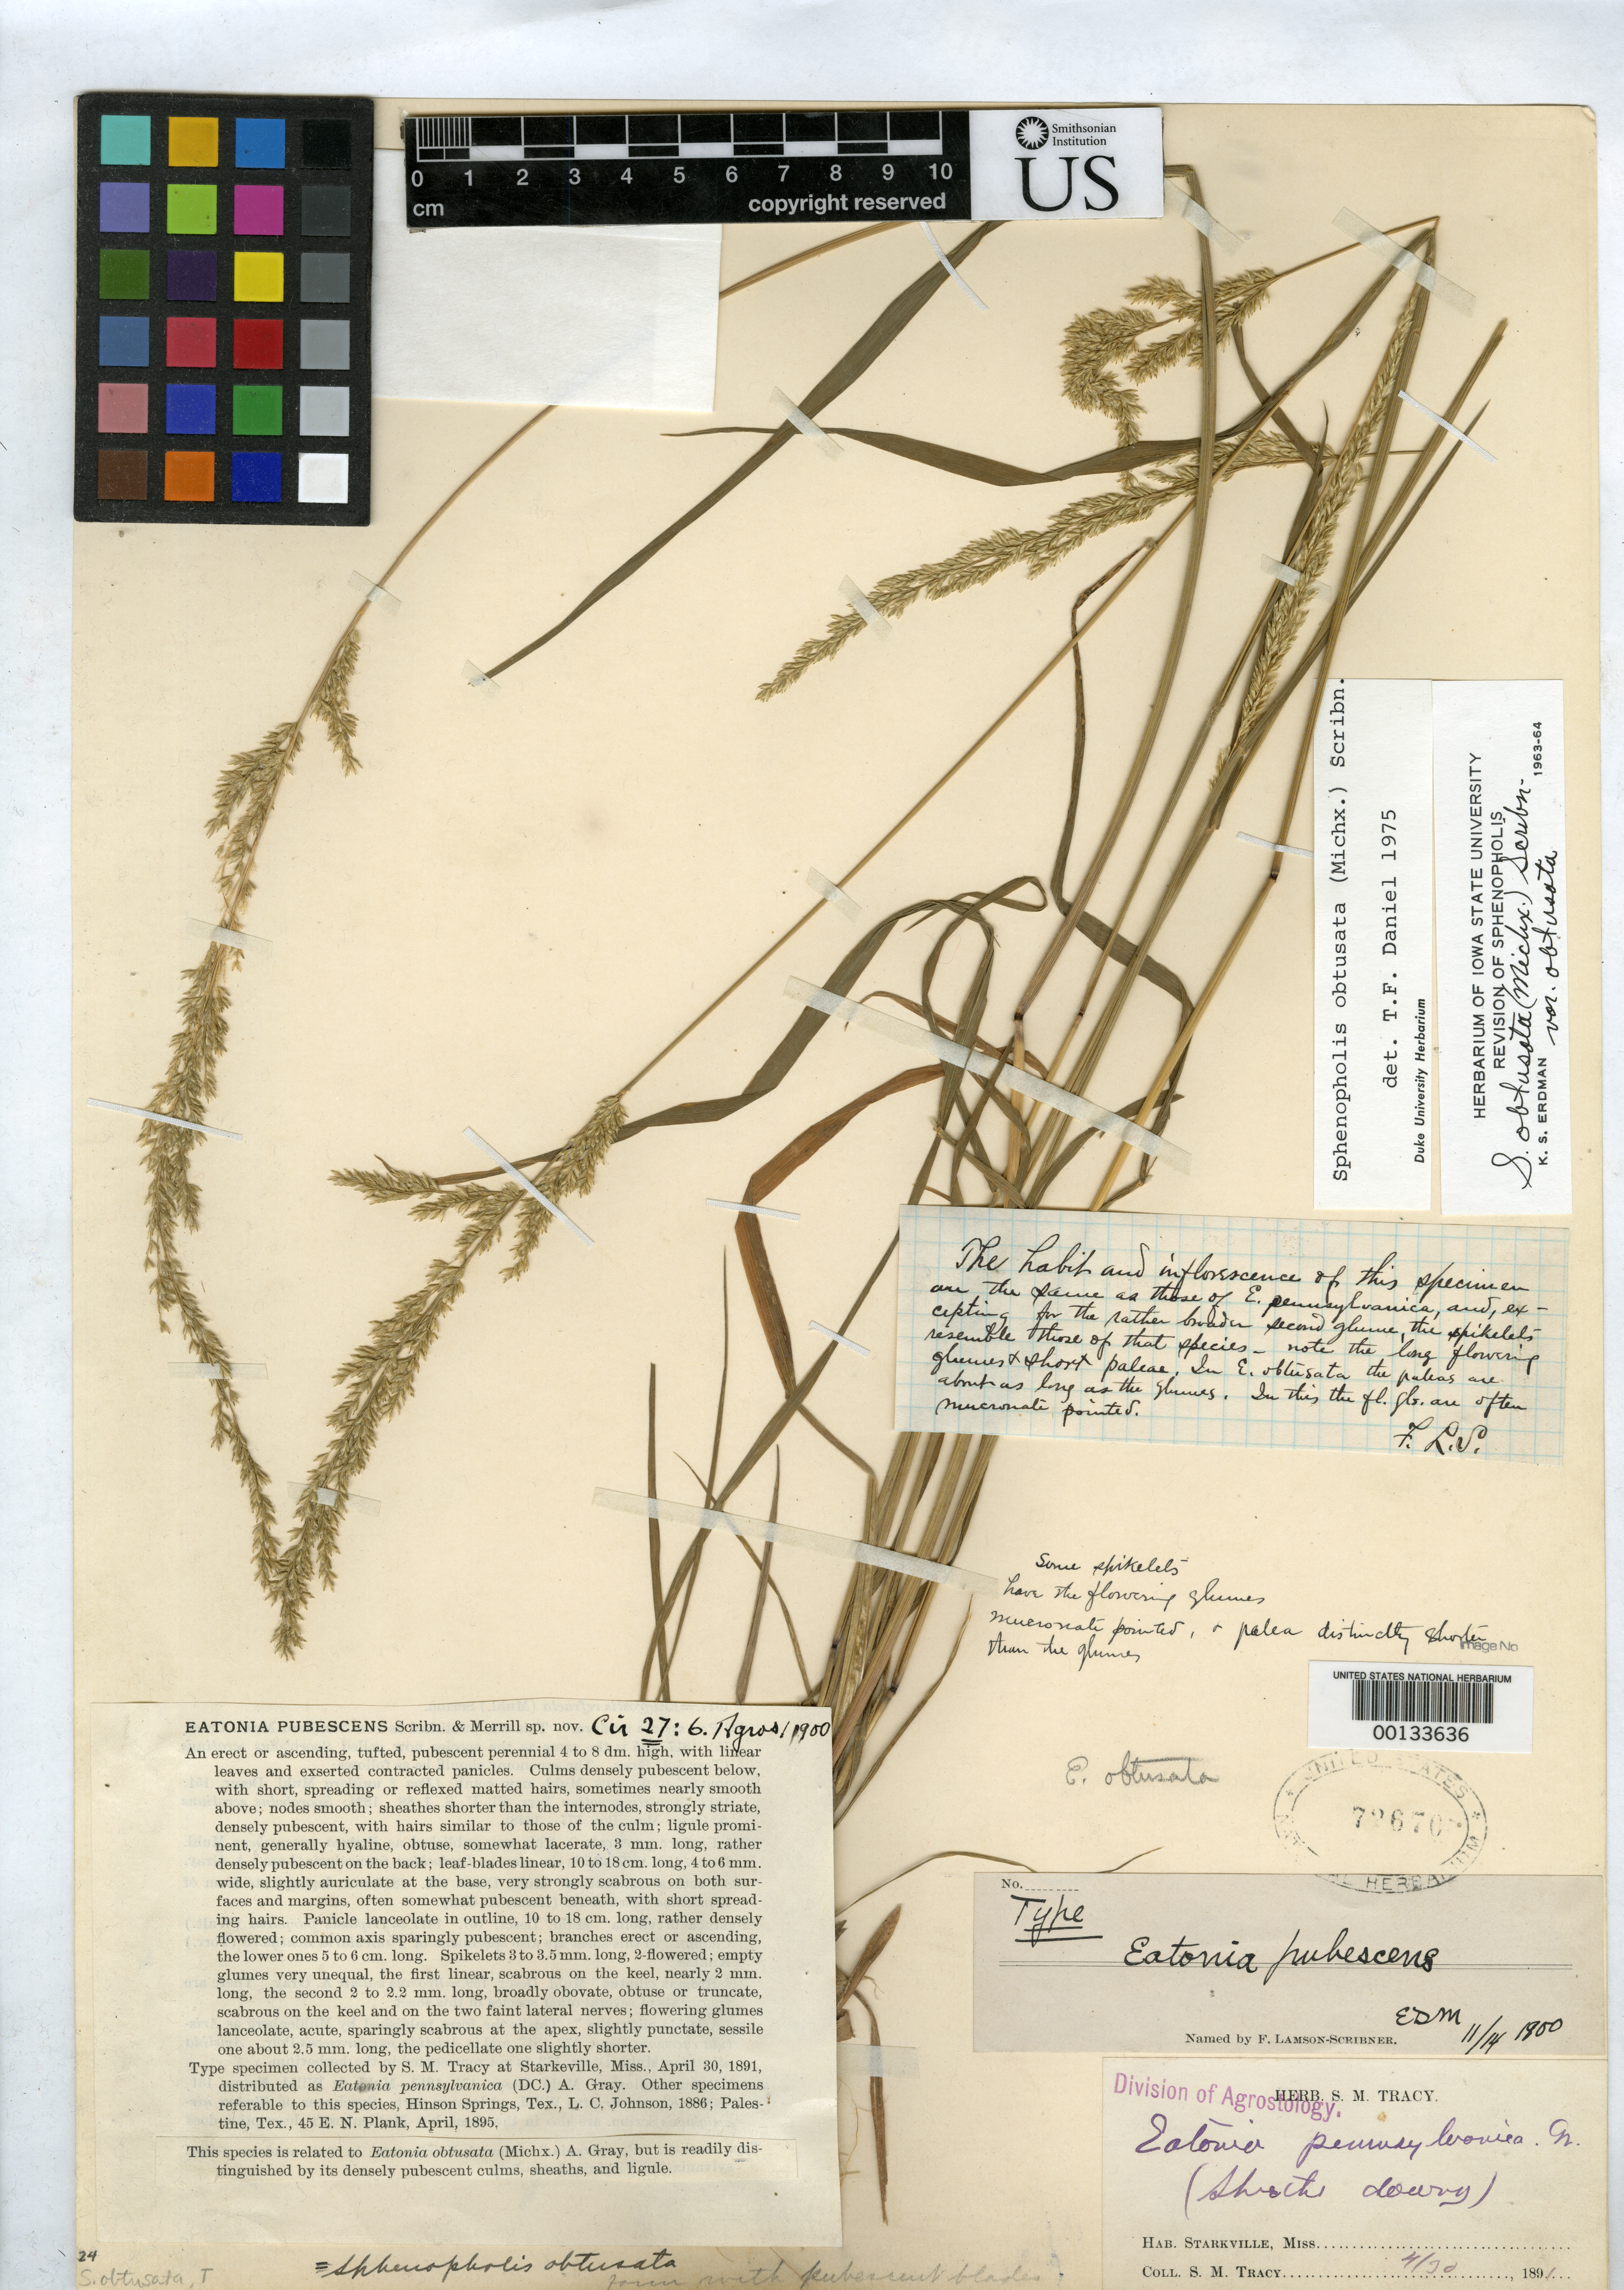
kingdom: Plantae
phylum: Tracheophyta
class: Liliopsida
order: Poales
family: Poaceae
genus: Eatonia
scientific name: Eatonia pubescens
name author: Scribn. & Merr.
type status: Holotype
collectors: S. M. Tracy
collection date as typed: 30 Apr 1891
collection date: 1891-04-30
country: United States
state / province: Mississippi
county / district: Oktibbeha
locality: Starkville.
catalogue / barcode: US 72670